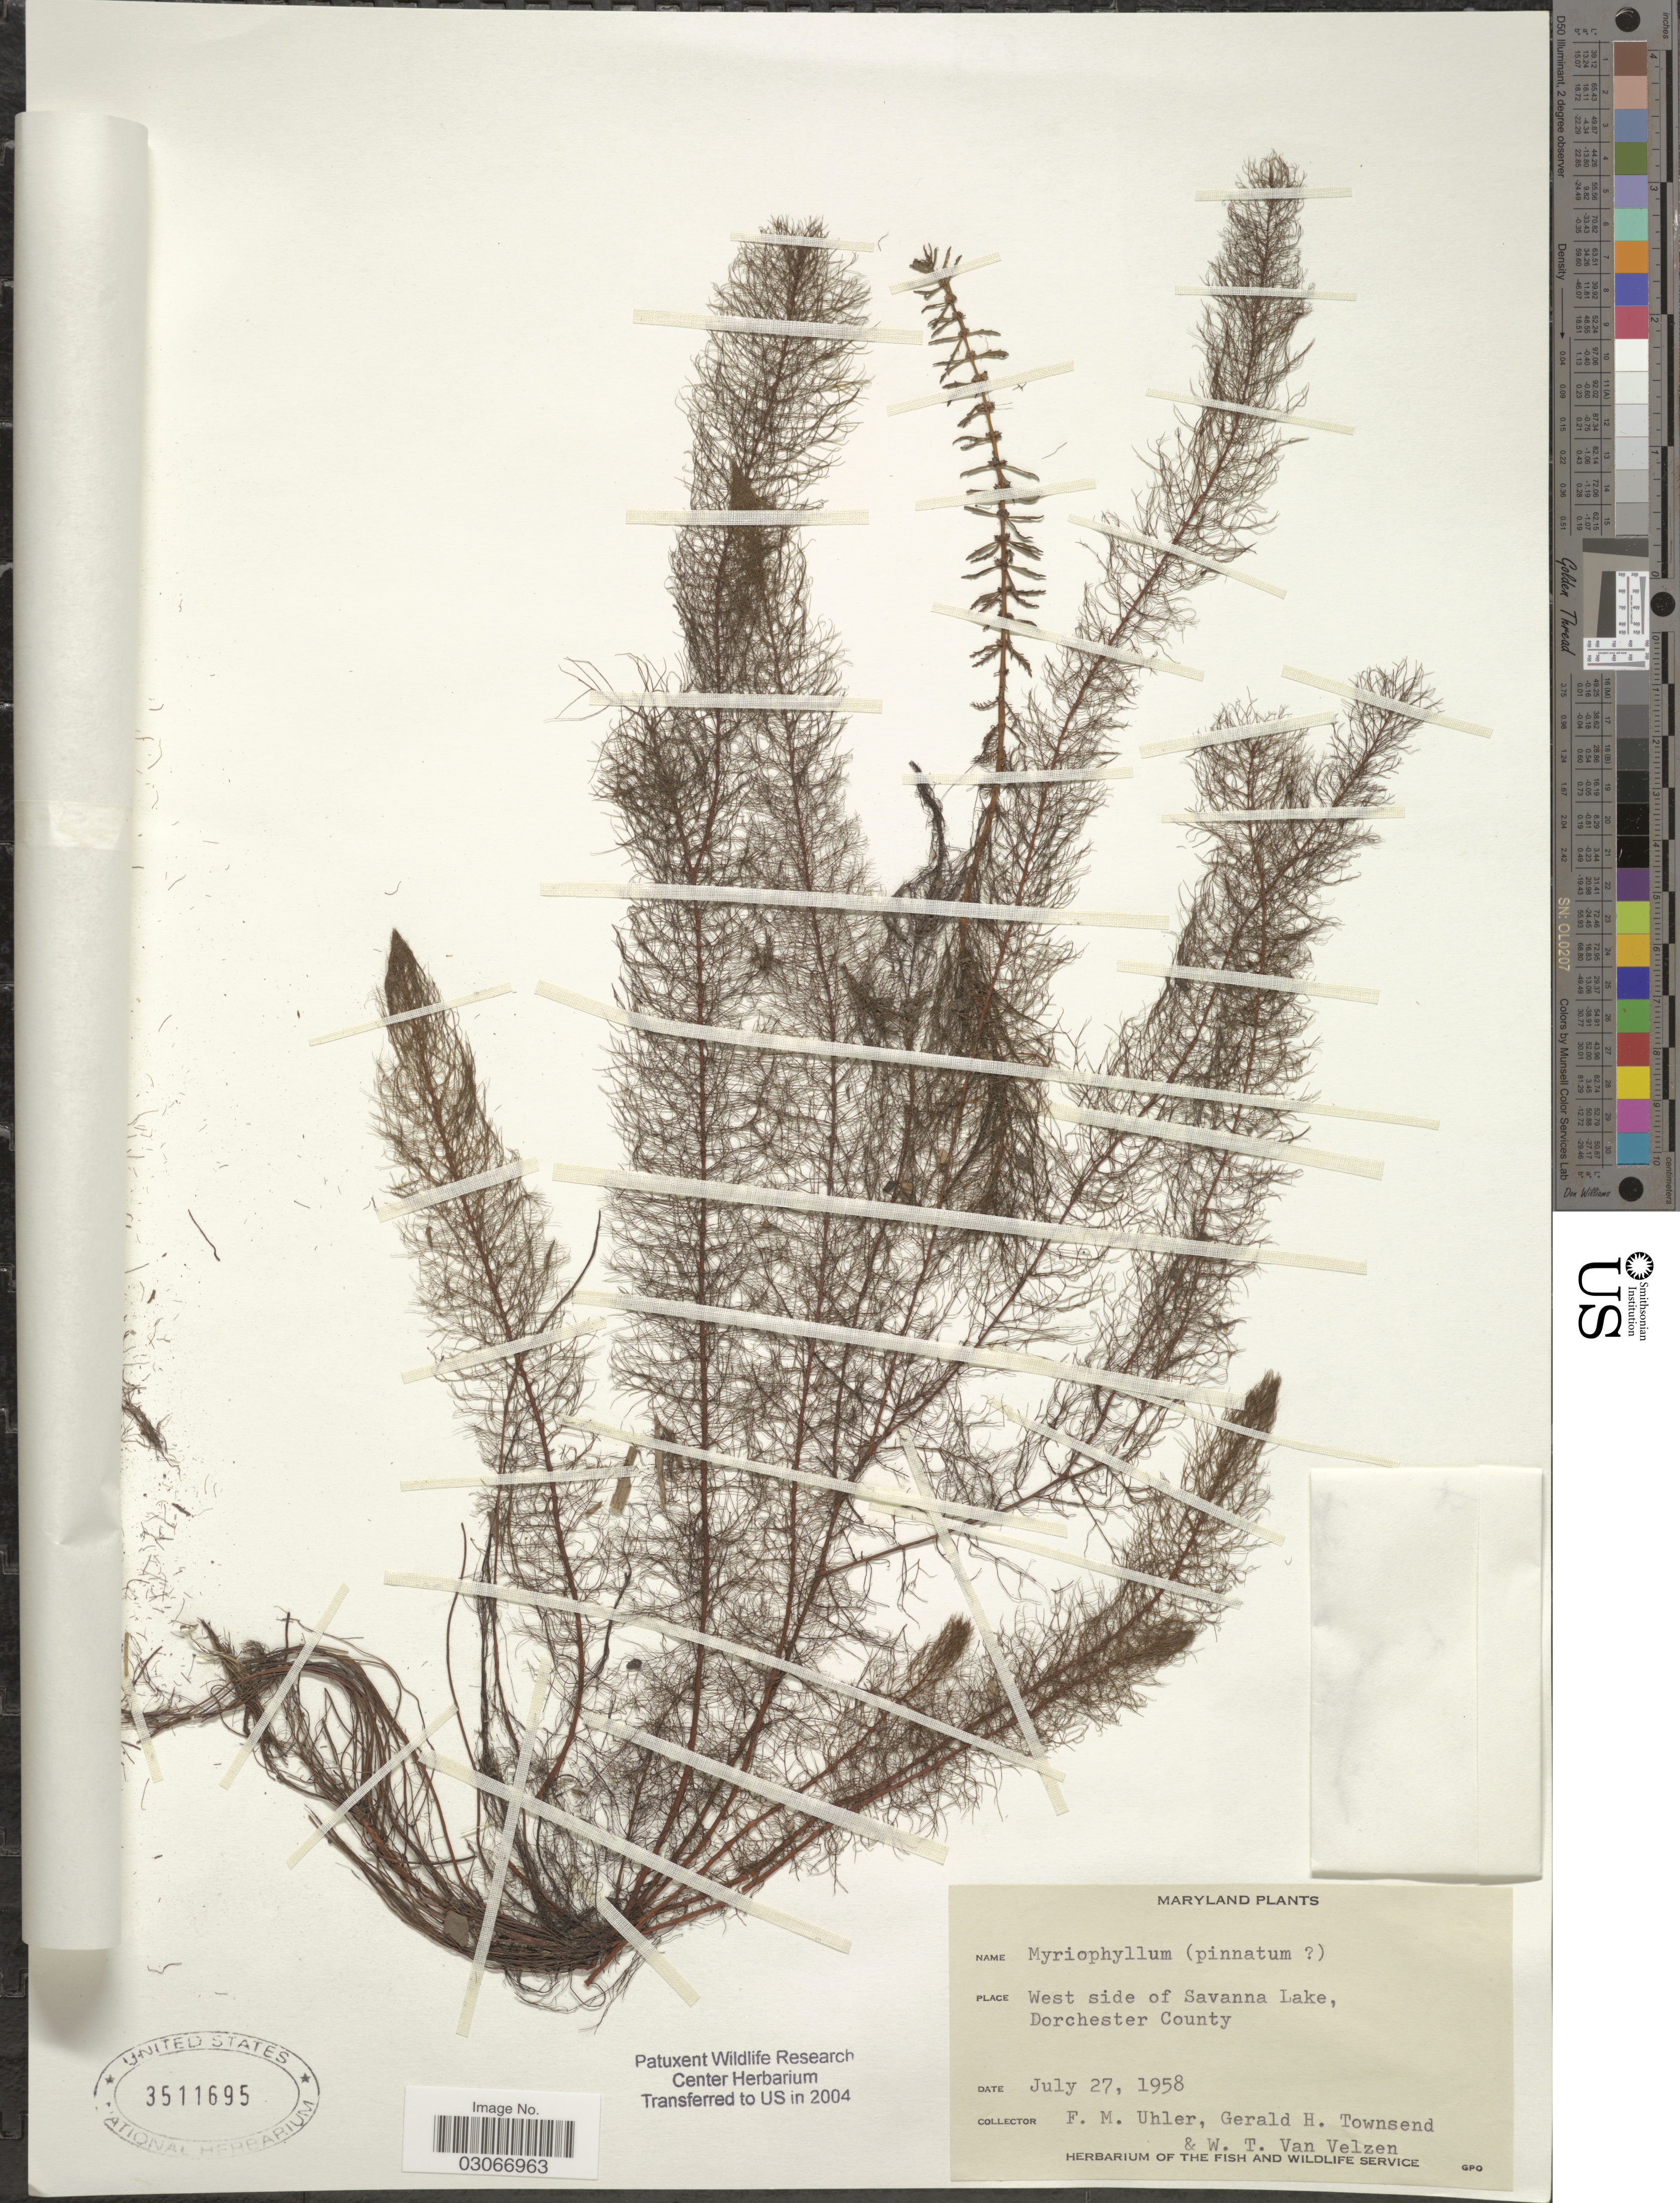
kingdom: Plantae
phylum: Tracheophyta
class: Magnoliopsida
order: Saxifragales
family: Haloragaceae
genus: Myriophyllum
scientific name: Myriophyllum pinnatum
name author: (Walter) Britton, Stearns & Poggenb.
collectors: F. M. Uhler & v. Velzen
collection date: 1958-07-27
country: United States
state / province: Maryland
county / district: Dorchester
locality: West side of Savanna Lake, Dorchester County.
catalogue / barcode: US 3511695